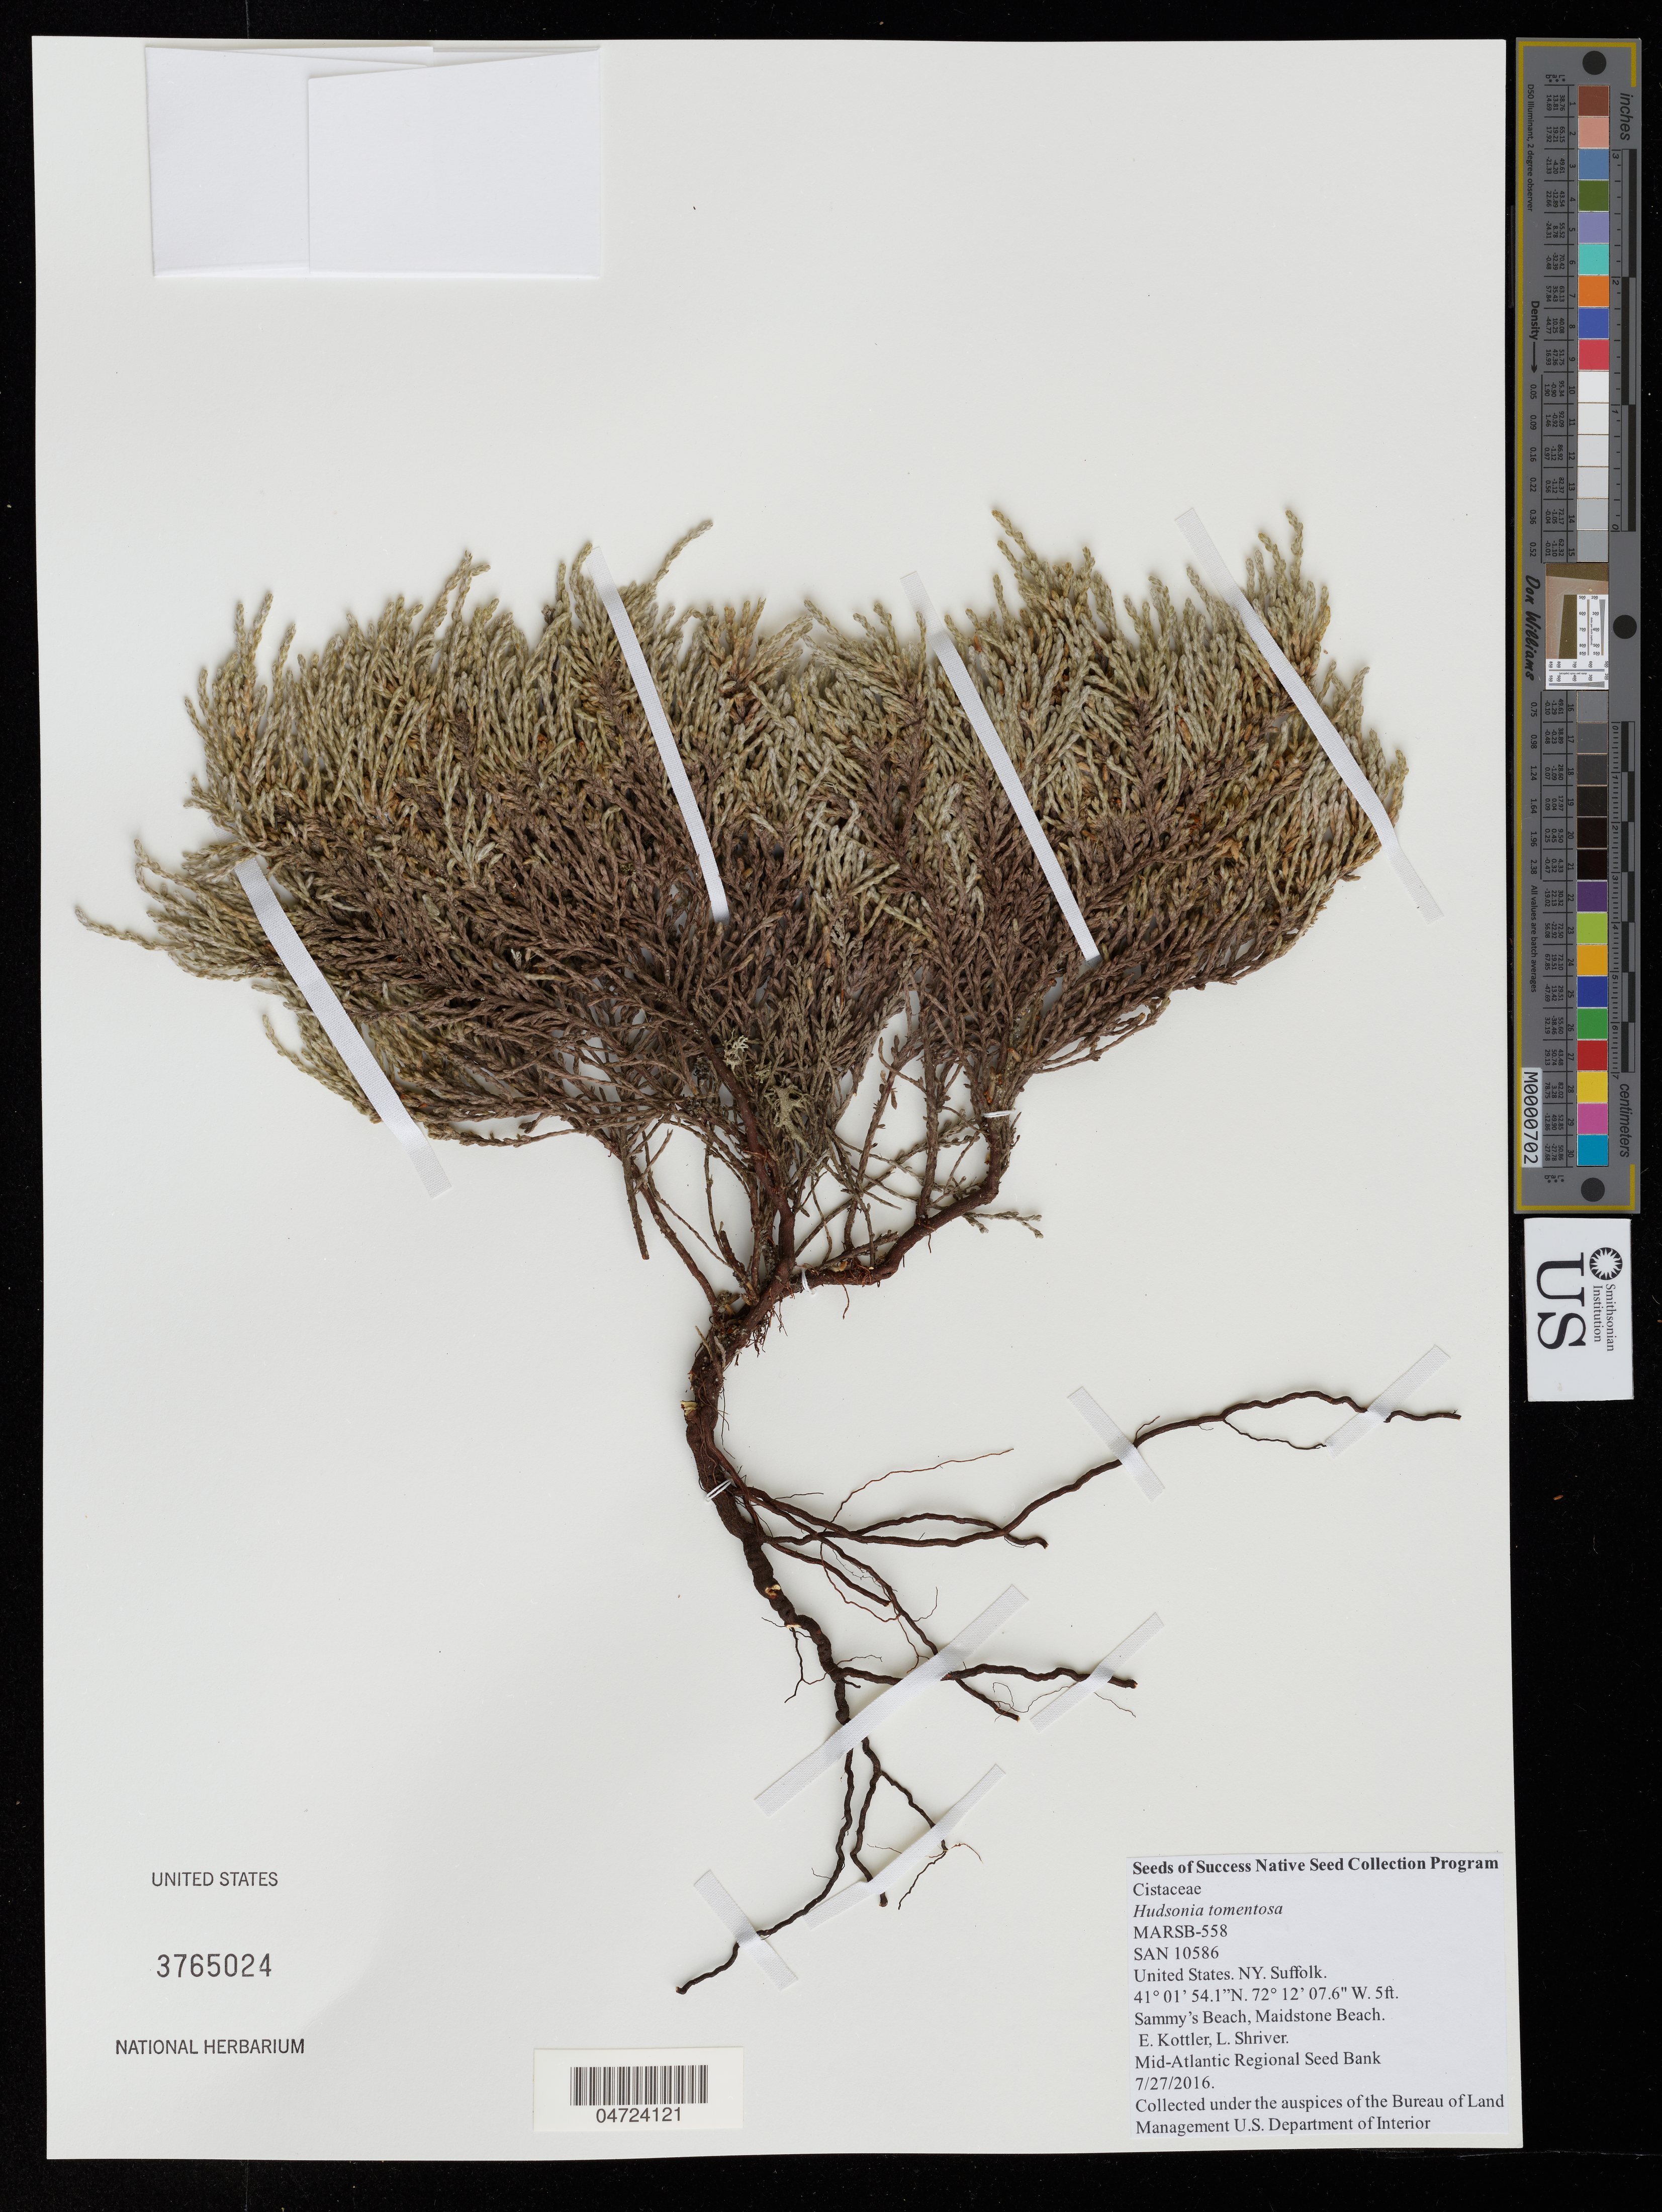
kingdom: Plantae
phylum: Tracheophyta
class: Magnoliopsida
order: Malvales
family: Cistaceae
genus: Hudsonia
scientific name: Hudsonia tomentosa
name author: Nutt.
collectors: E. Kottler & L. Shriver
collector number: MARSB-558/SAN10586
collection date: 2016-07-27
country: United States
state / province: New York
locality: Suffolk. Sammy's Beach, Maidstone Beach.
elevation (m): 2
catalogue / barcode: US 3765024